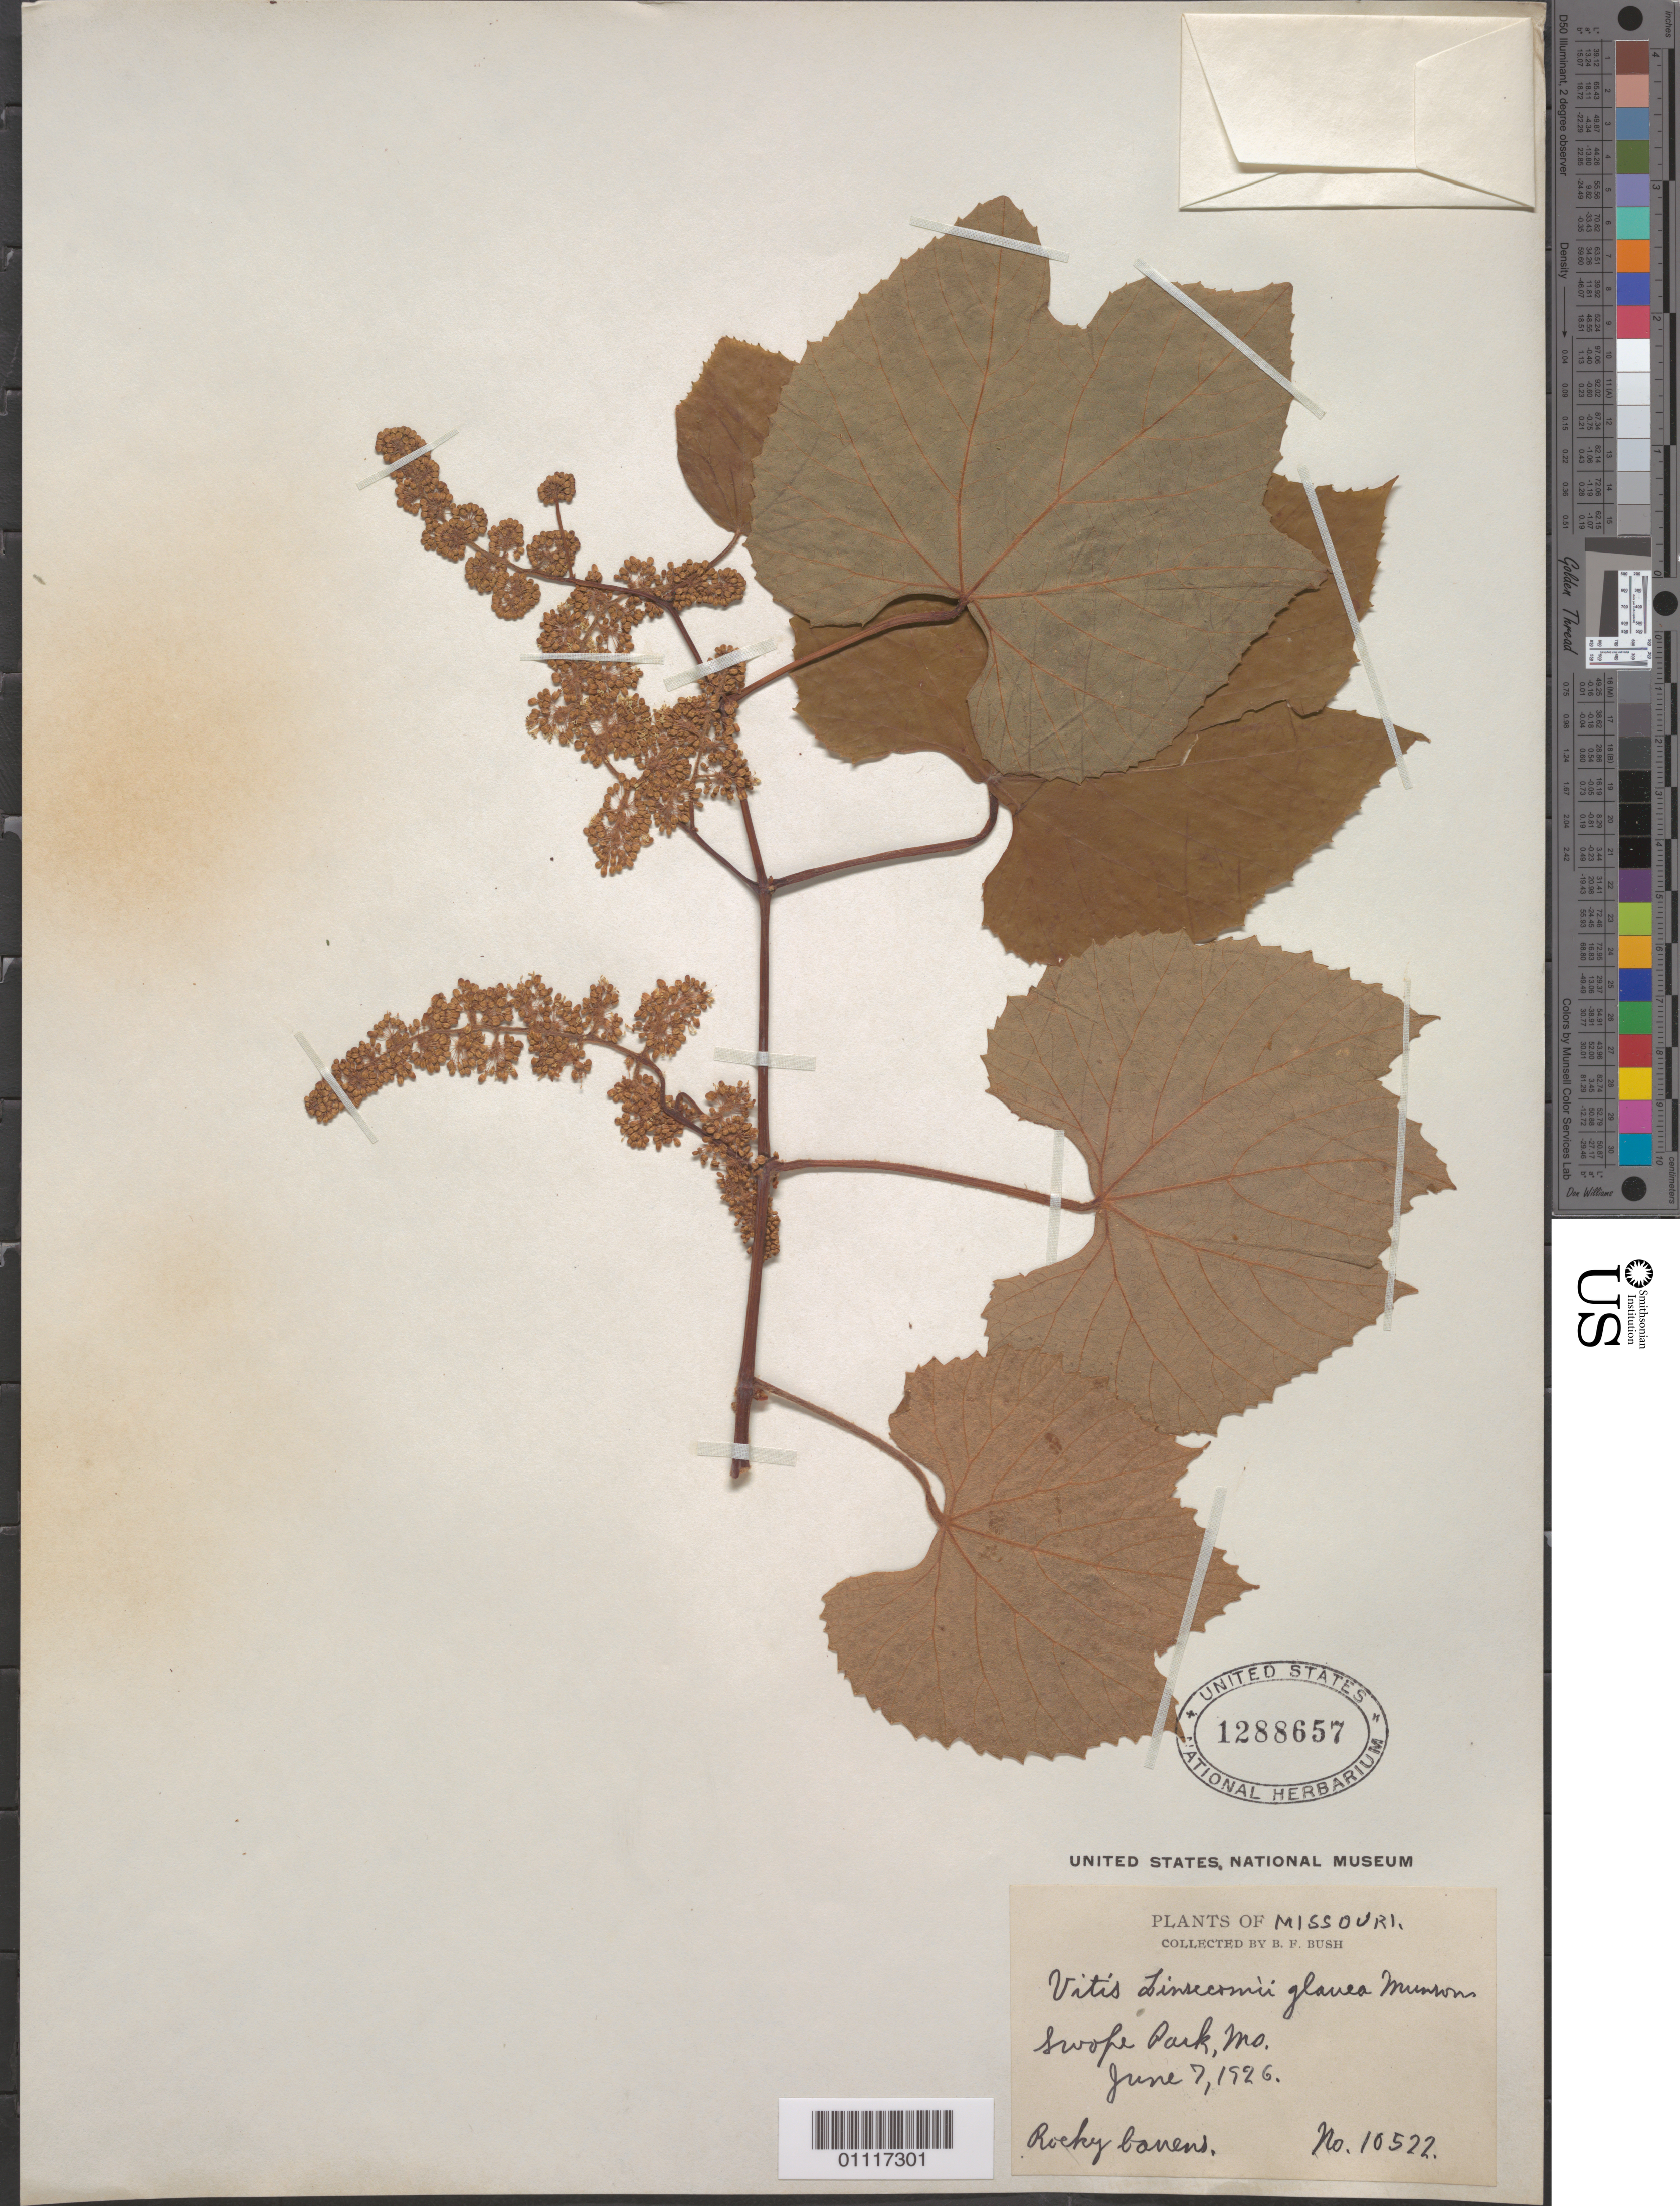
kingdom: Plantae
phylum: Tracheophyta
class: Magnoliopsida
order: Vitales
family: Vitaceae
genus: Vitis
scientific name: Vitis linsecomii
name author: Buckley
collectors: B. F. Bush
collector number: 10522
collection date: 1926-06-07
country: United States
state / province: Missouri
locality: Swope Park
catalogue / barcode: US 188657